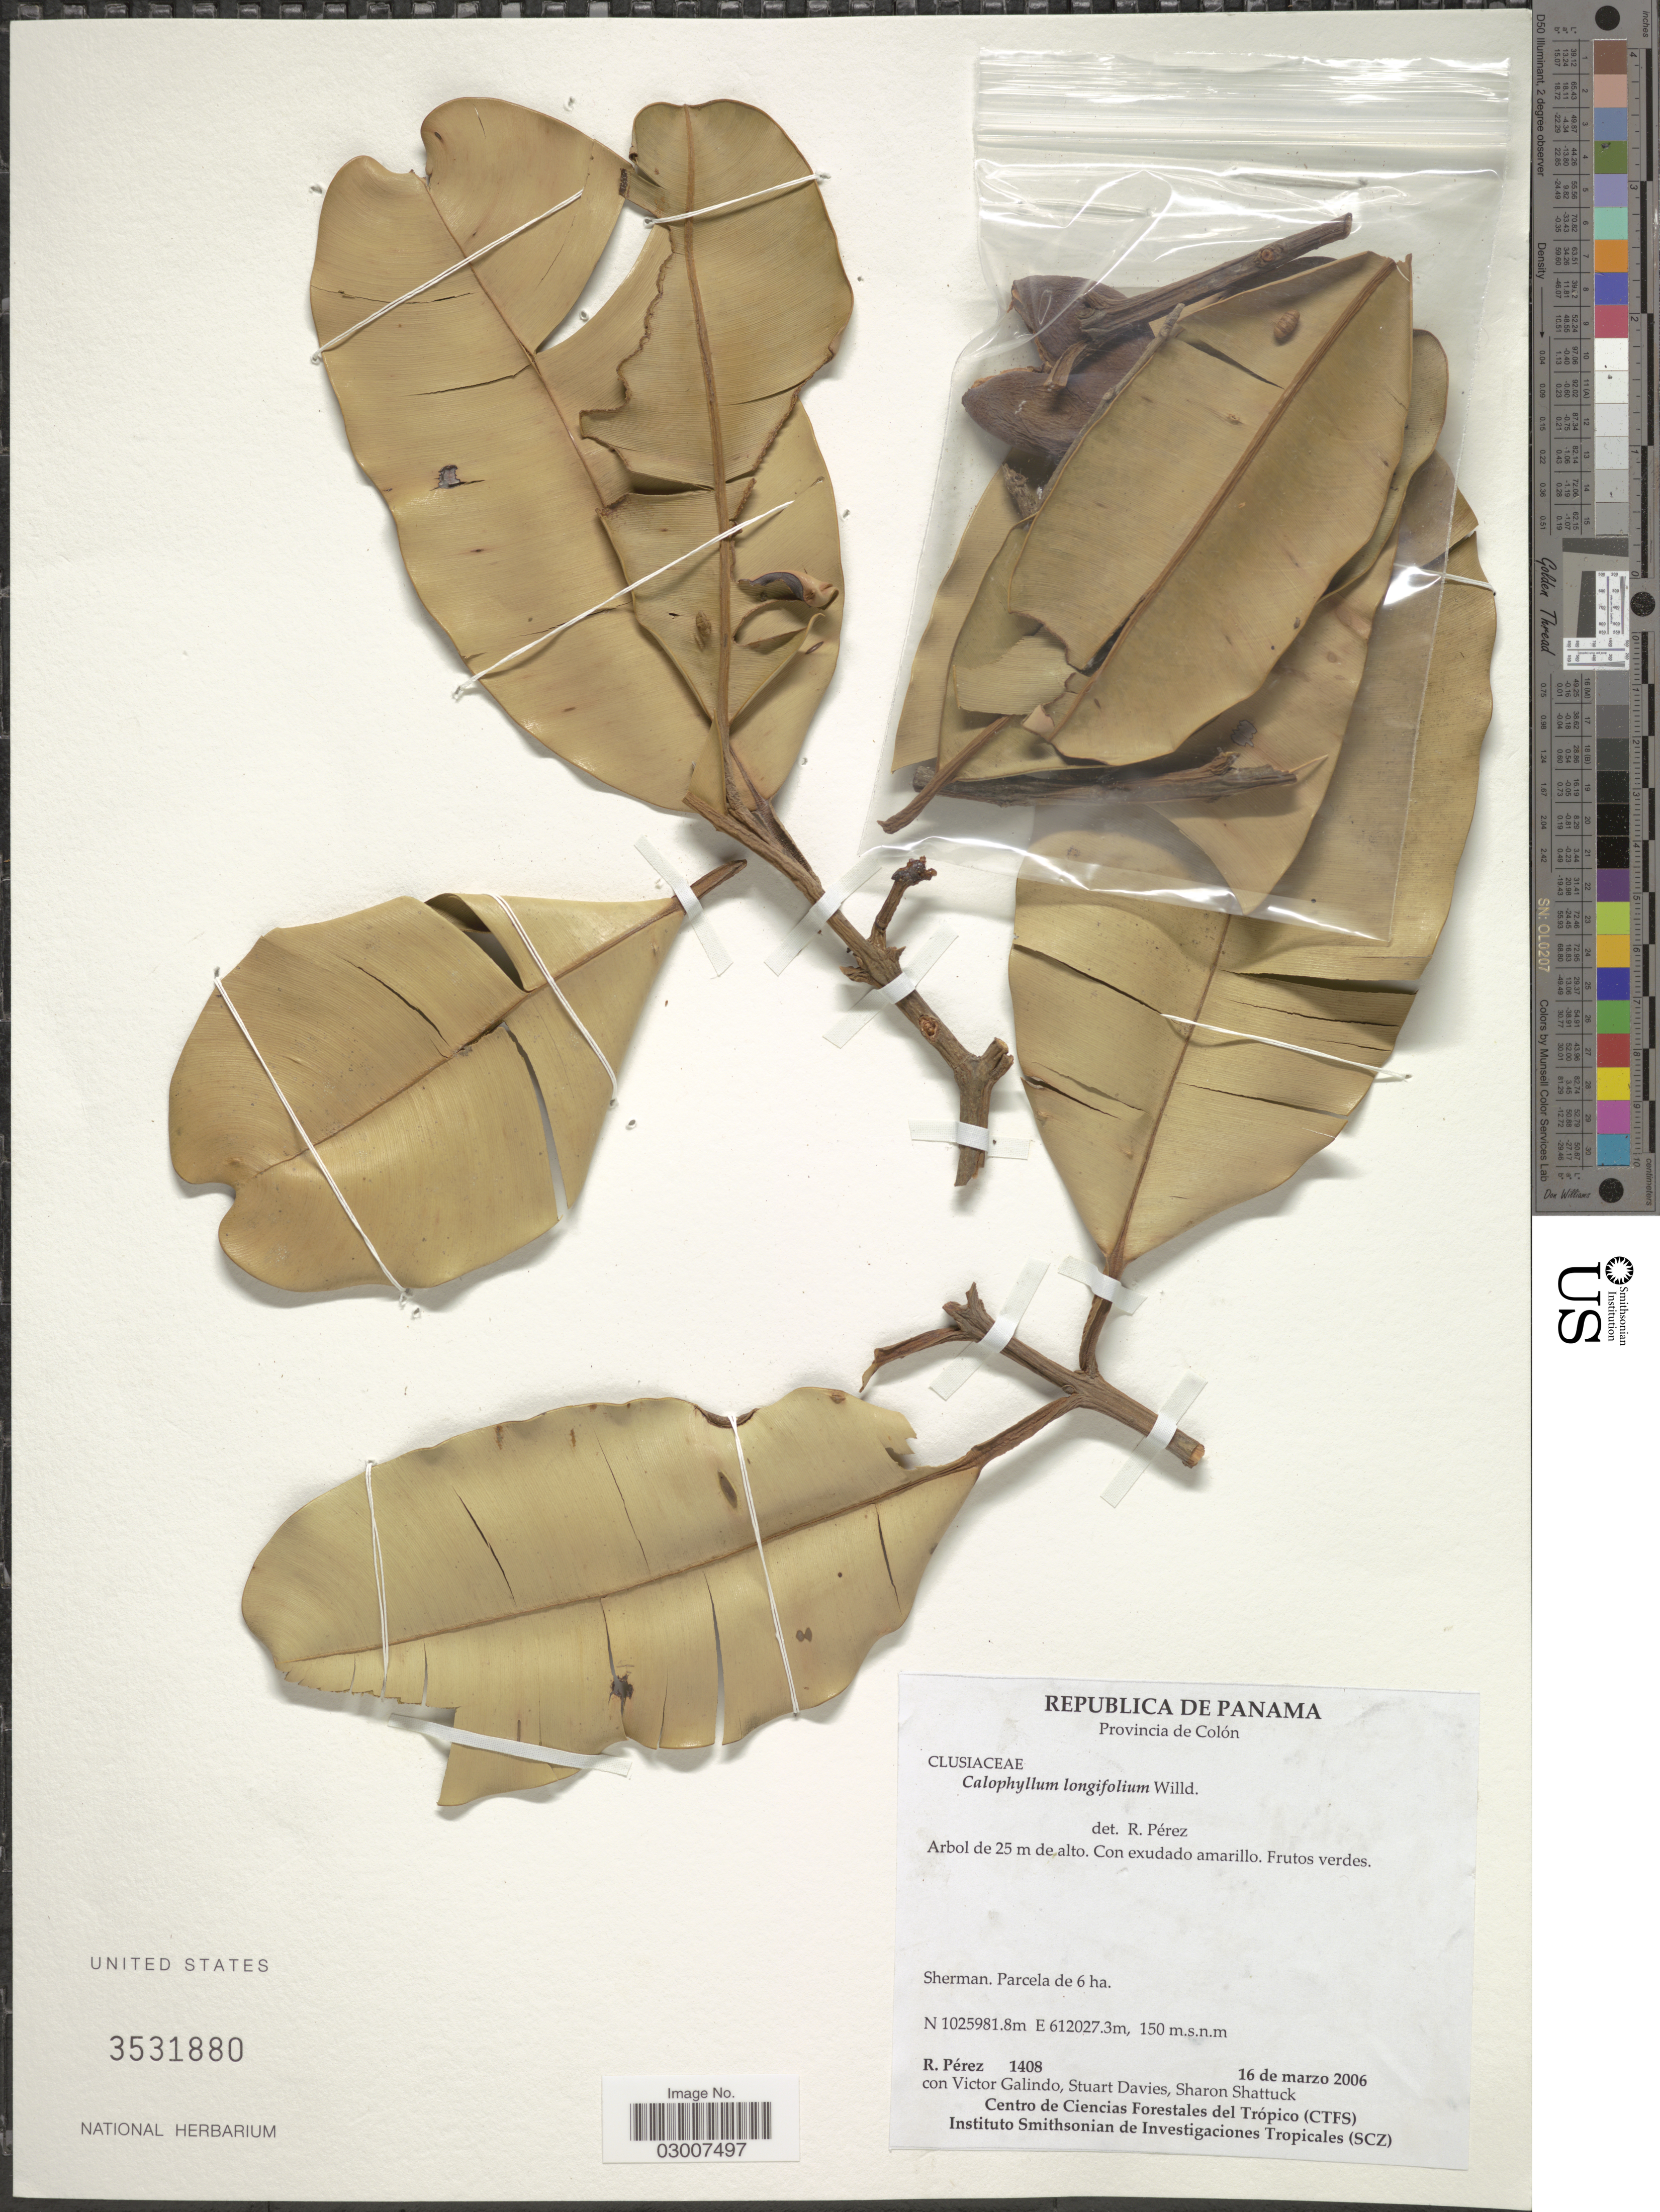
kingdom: Plantae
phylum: Tracheophyta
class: Magnoliopsida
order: Malpighiales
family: Calophyllaceae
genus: Calophyllum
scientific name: Calophyllum longifolium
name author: Willd.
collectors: R. Perez, V. Galindo, S. Davies & S. Shattuck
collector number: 1408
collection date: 2006-03-16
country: Panama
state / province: Colón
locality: Sherman. Parcela de 6 ha.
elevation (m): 150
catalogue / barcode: US 3531880